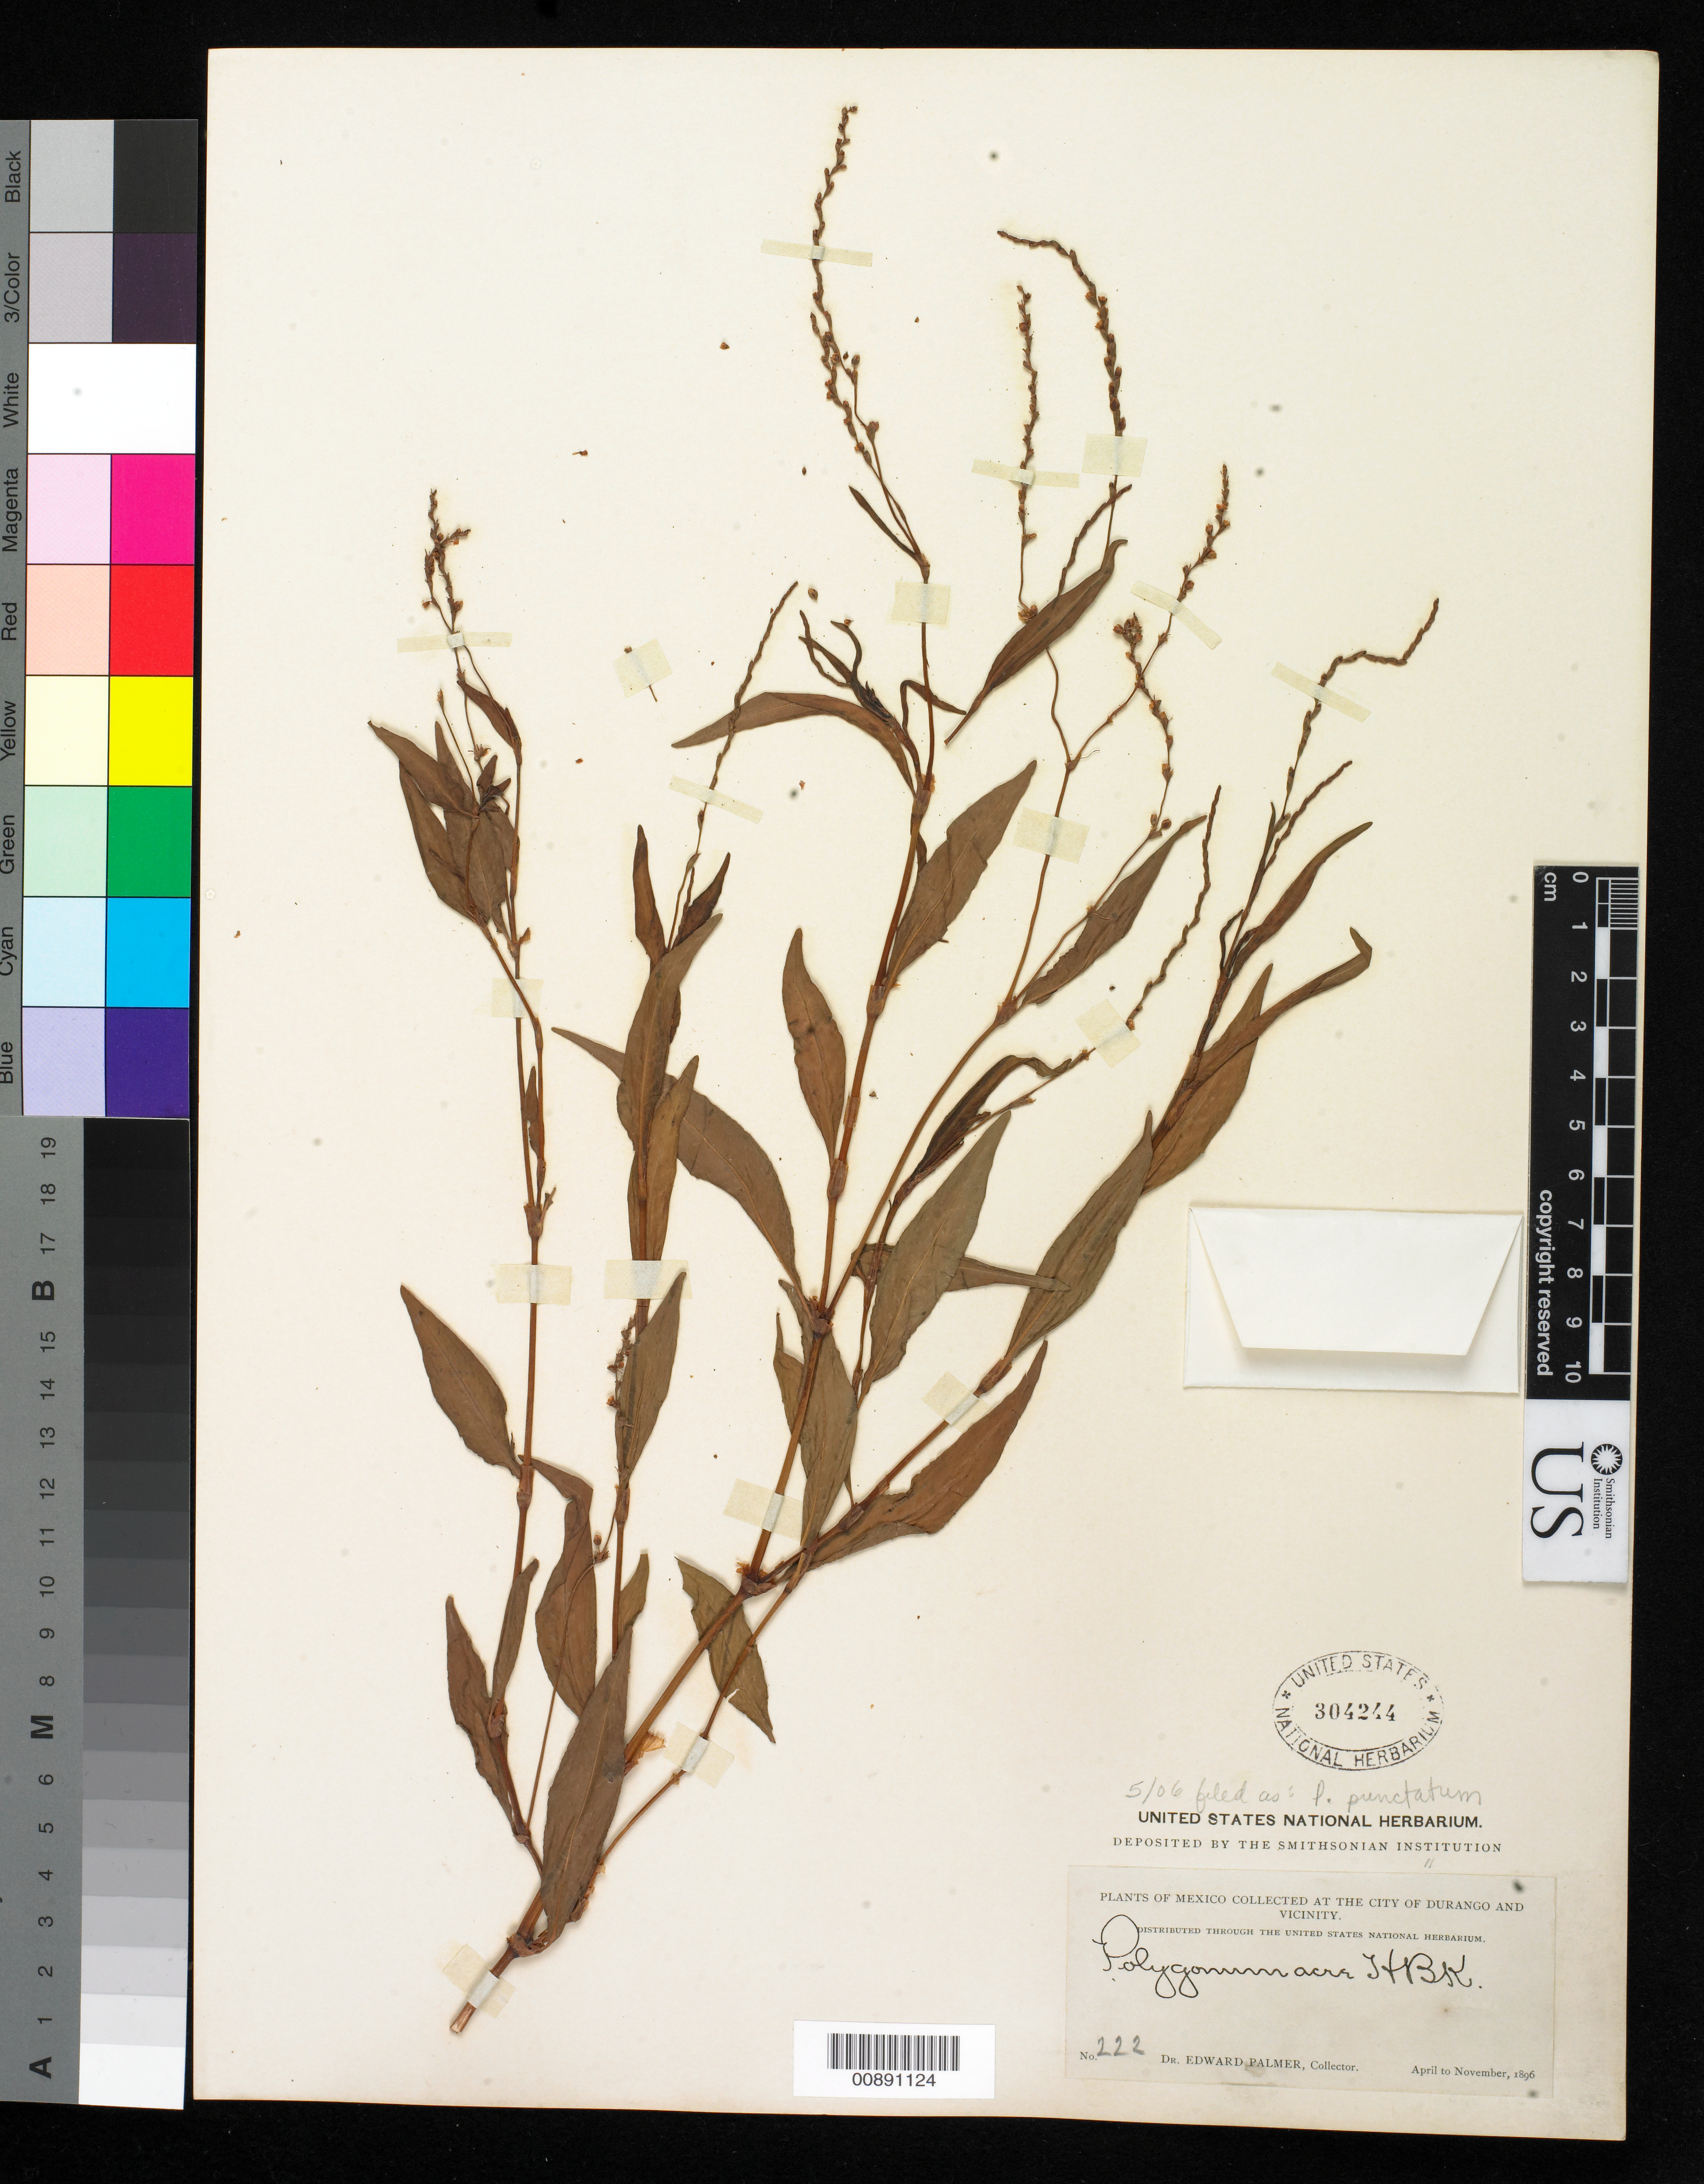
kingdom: Plantae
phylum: Tracheophyta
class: Magnoliopsida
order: Caryophyllales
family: Polygonaceae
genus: Polygonum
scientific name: Polygonum punctatum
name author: Elliott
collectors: E. Palmer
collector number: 222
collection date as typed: Apr 1896 to -- Nov 1896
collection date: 1896-04/1896-11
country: Mexico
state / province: Durango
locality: City of Durango and vicinity.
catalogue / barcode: US 304244